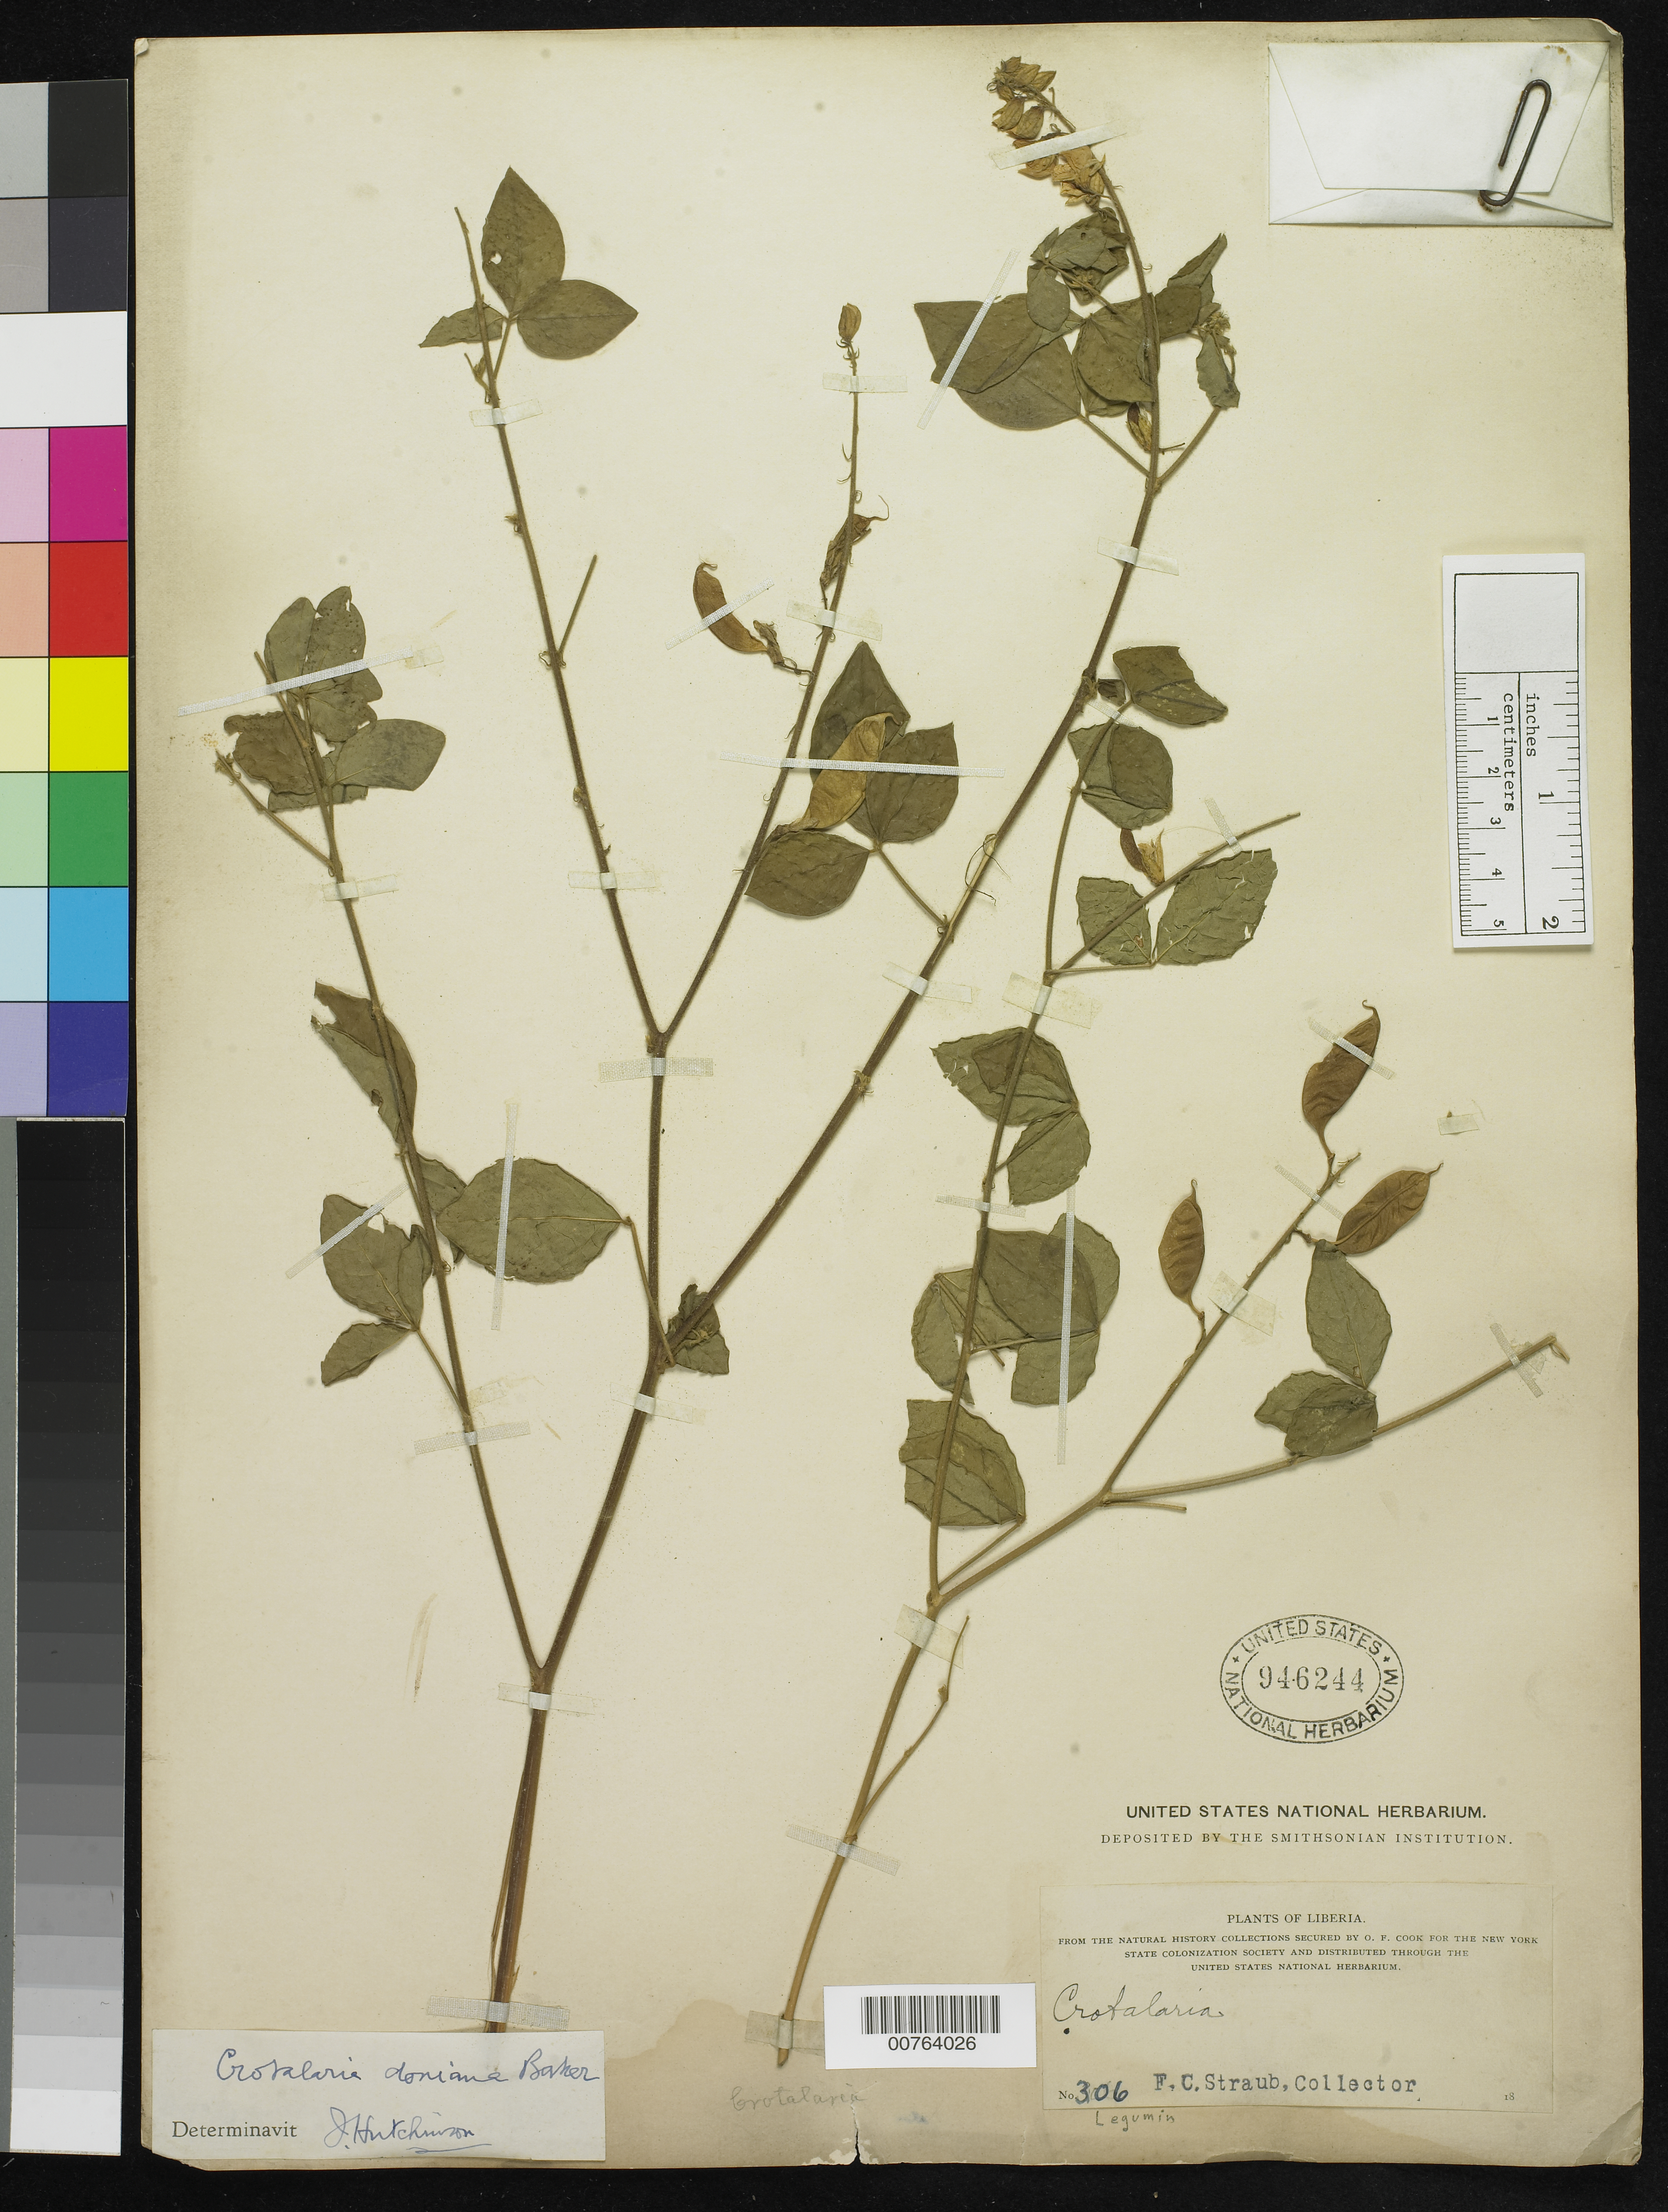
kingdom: Plantae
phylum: Tracheophyta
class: Magnoliopsida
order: Fabales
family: Fabaceae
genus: Crotalaria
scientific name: Crotalaria doniana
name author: M.S. Barker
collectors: F. Straub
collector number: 306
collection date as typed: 18--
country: Liberia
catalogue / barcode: US 946244